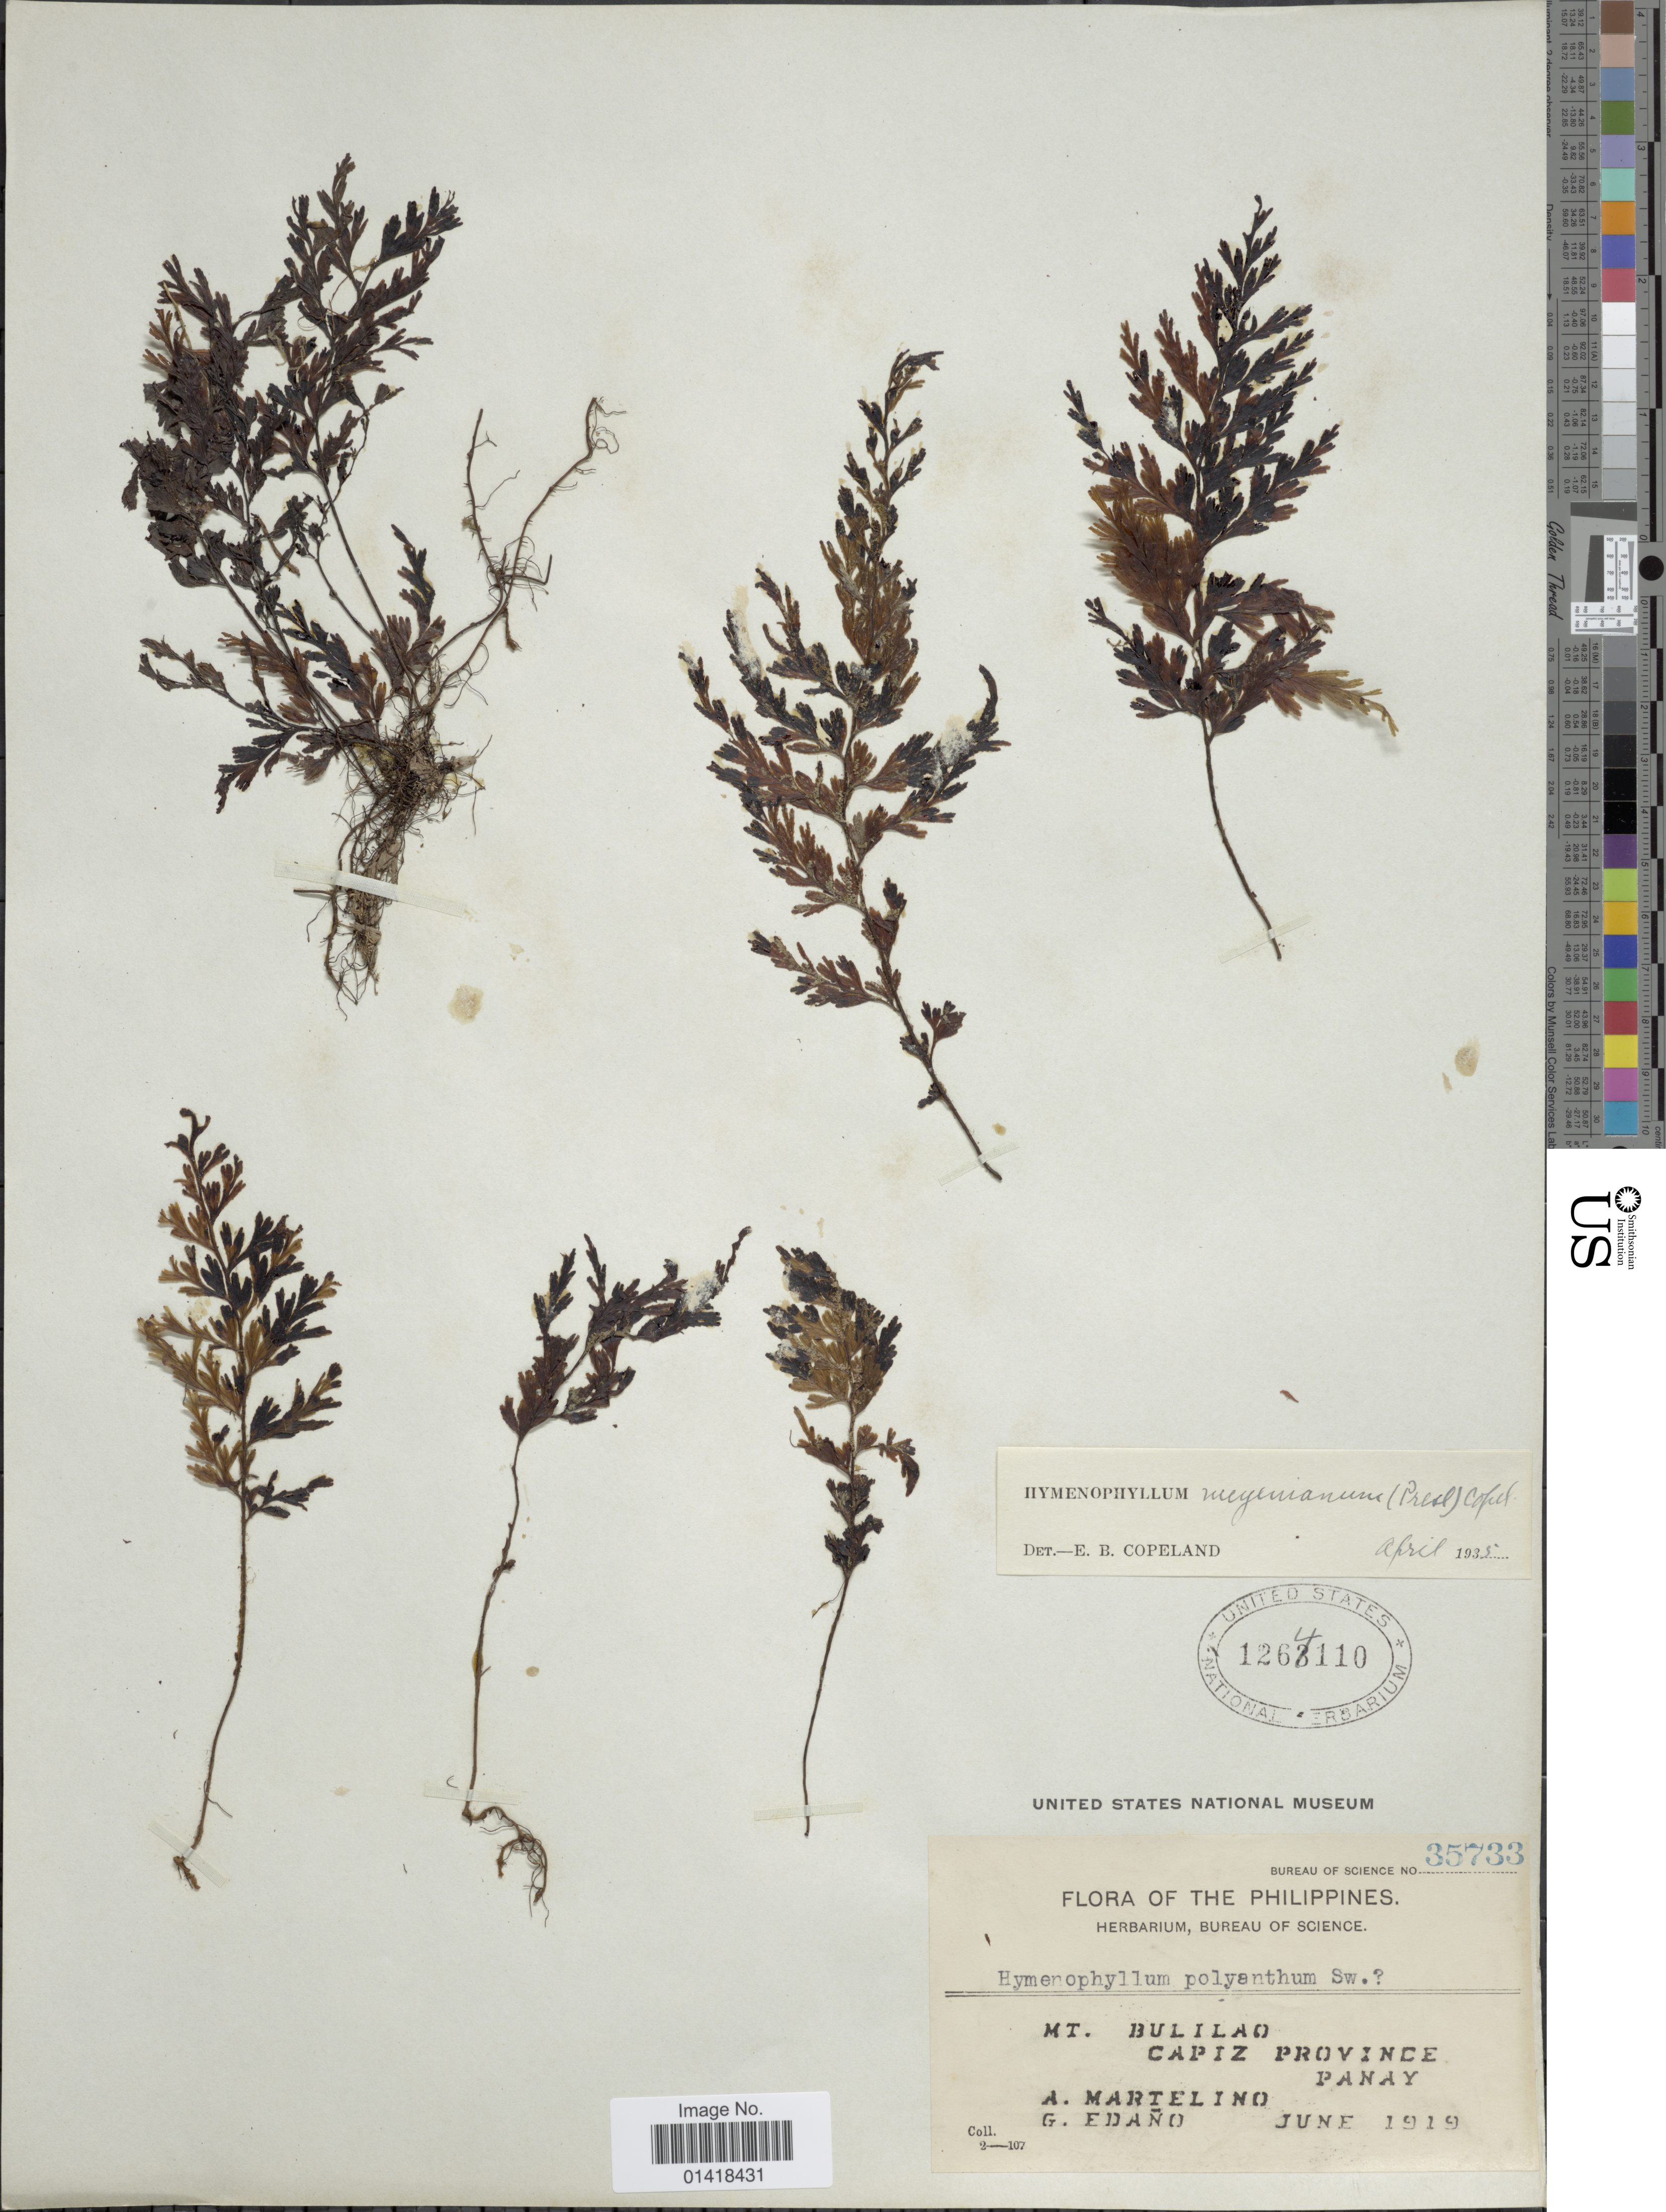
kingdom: Plantae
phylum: Tracheophyta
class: Polypodiopsida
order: Hymenophyllales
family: Hymenophyllaceae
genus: Hymenophyllum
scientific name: Hymenophyllum meyenianum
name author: (C. Presl) Copel.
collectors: A. Matelino & G. Edaño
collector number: Bureau of Science 35733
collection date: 1919-06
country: Philippines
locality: The Philippines. Mt. Bulilao. Capiz Province, Panay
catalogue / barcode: US 1264110